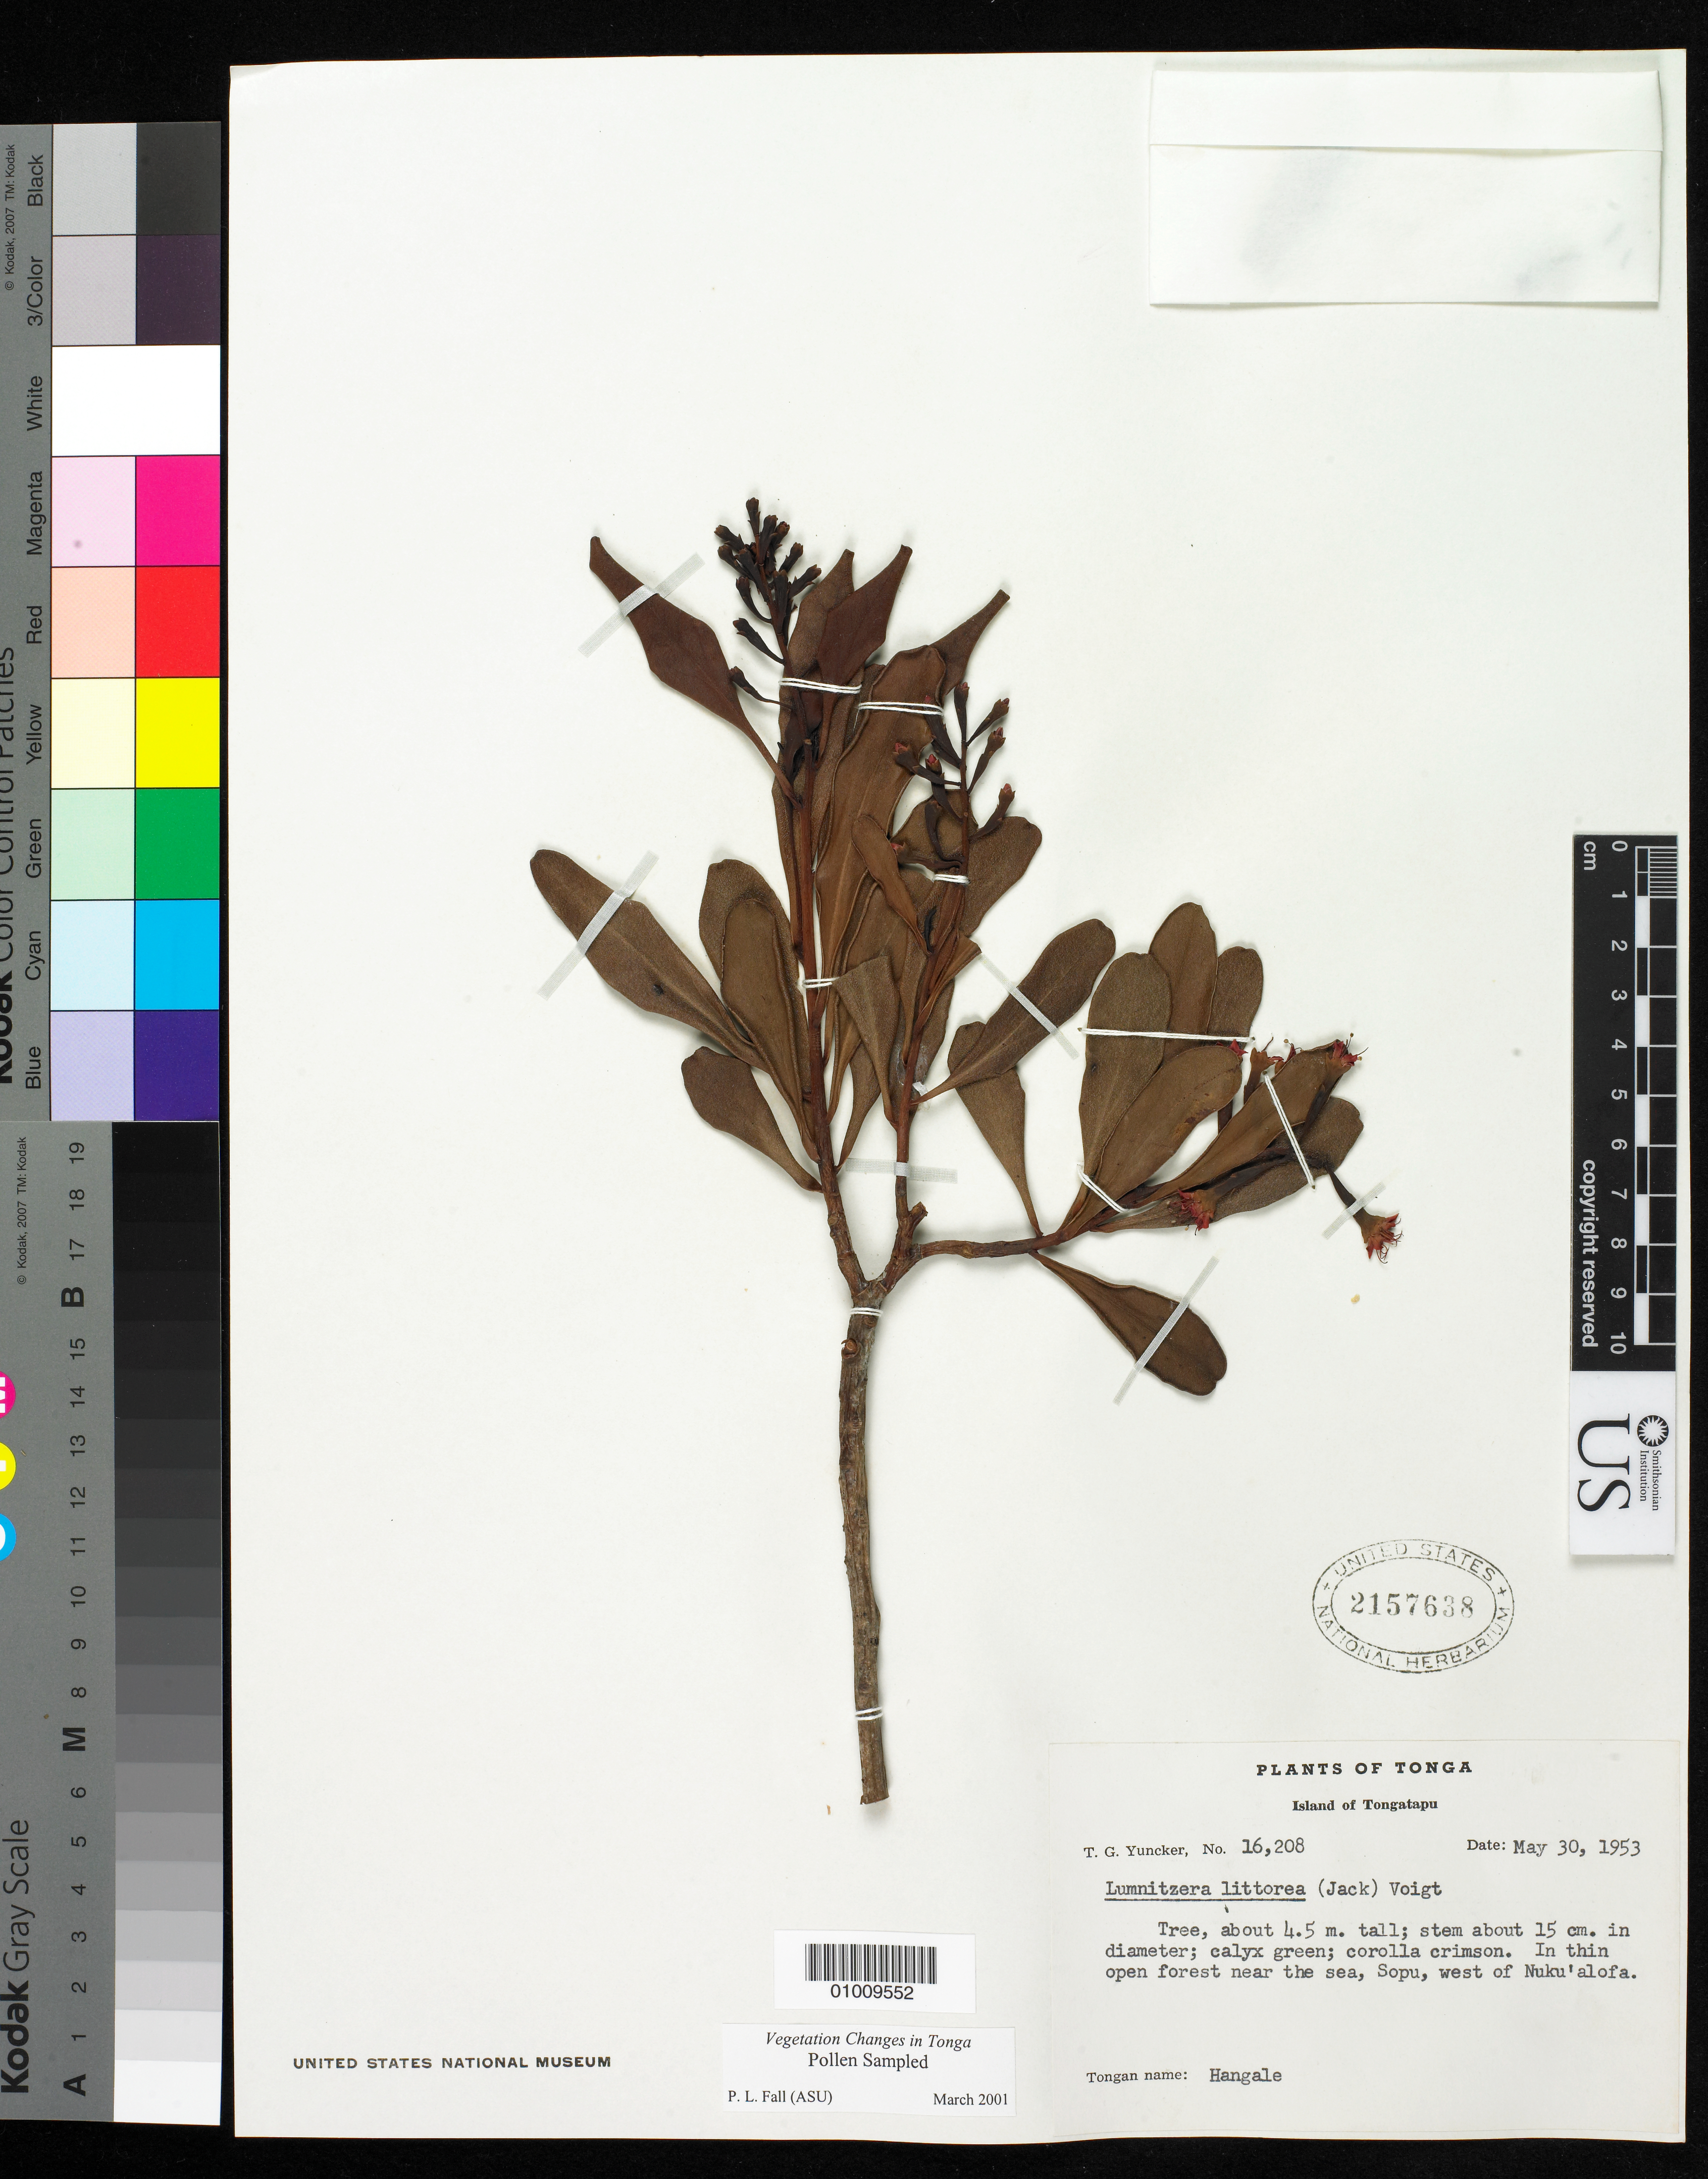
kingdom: Plantae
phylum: Tracheophyta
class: Magnoliopsida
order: Myrtales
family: Combretaceae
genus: Lumnitzera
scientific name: Lumnitzera littorea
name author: (Jack) Voight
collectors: T. G. Yuncker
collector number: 16208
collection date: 1953-05-30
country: Tonga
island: Tongatapu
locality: Thin open forest near the sea, Sopu, west of Nuku'alofa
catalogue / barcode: US 2157638